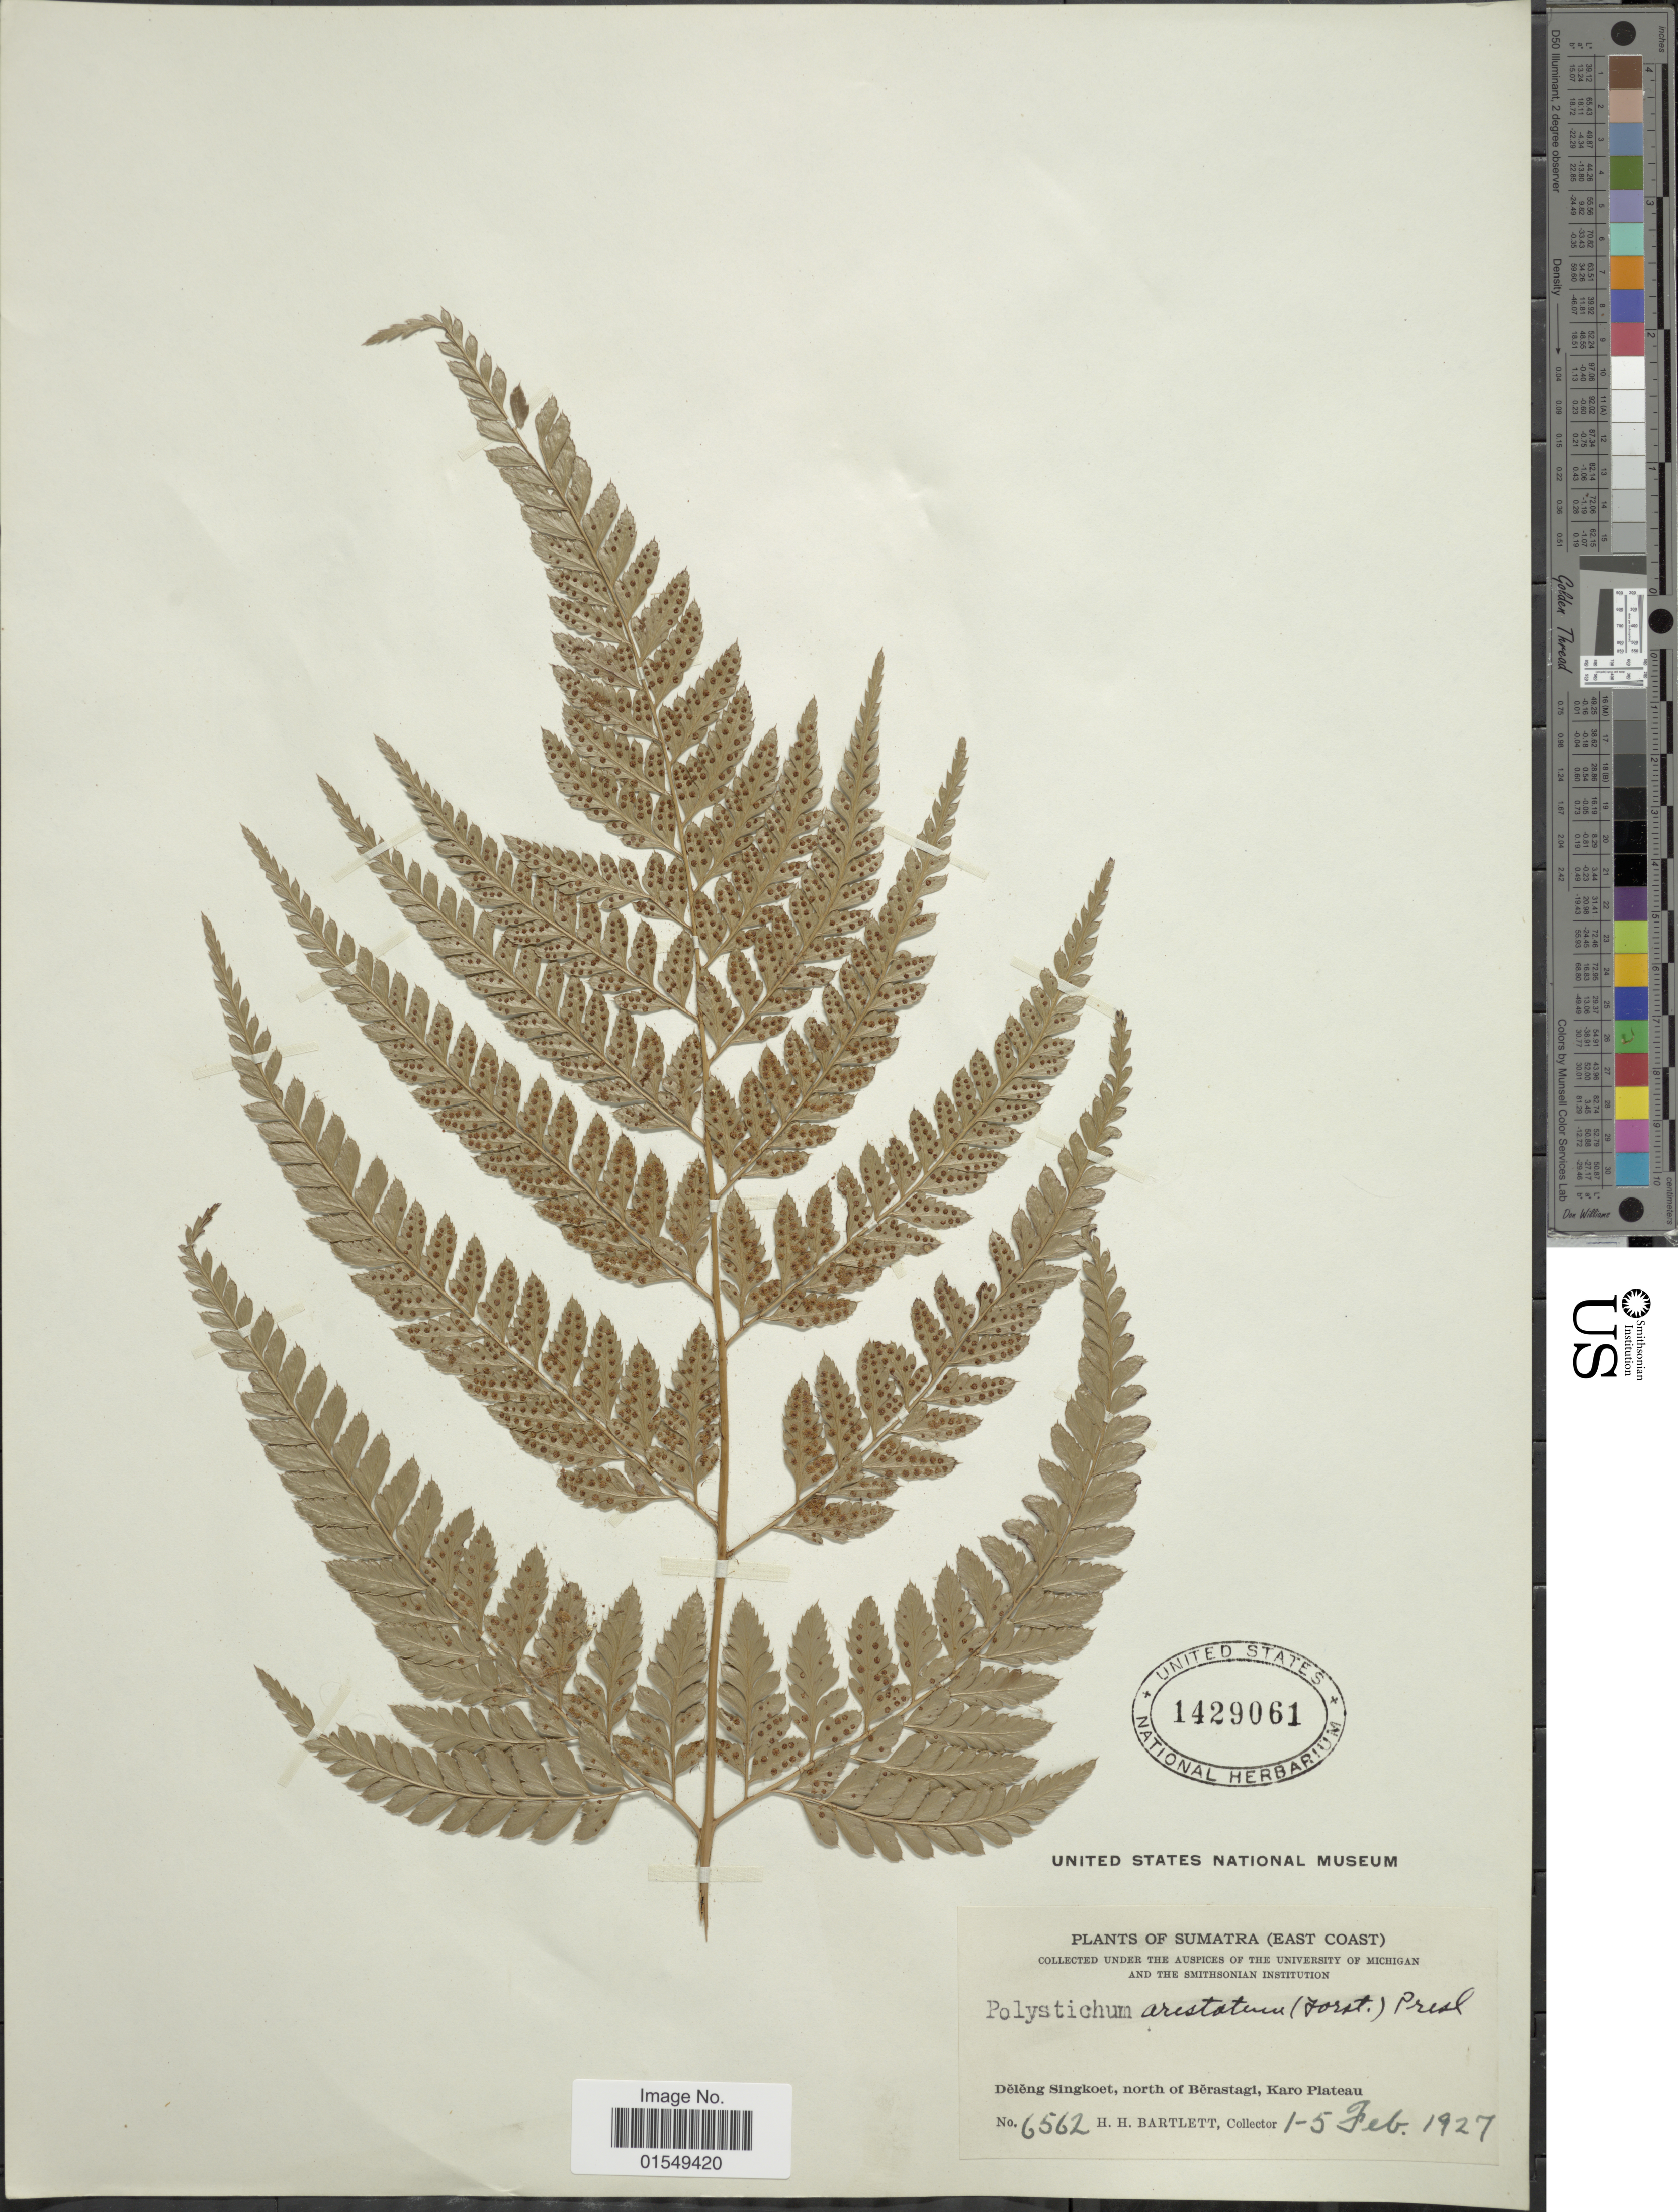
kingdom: Plantae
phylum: Tracheophyta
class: Polypodiopsida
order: Polypodiales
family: Dryopteridaceae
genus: Arachniodes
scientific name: Arachniodes aristata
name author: (G. Forst.) Tindale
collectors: H. H. Bartlett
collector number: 6562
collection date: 1927-02-01/1927-02-05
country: Indonesia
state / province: Sumatra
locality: Sumatra (East Coast), Deleng Singkoet, north of Berastagi, Karo Plateau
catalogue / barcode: US 1429061